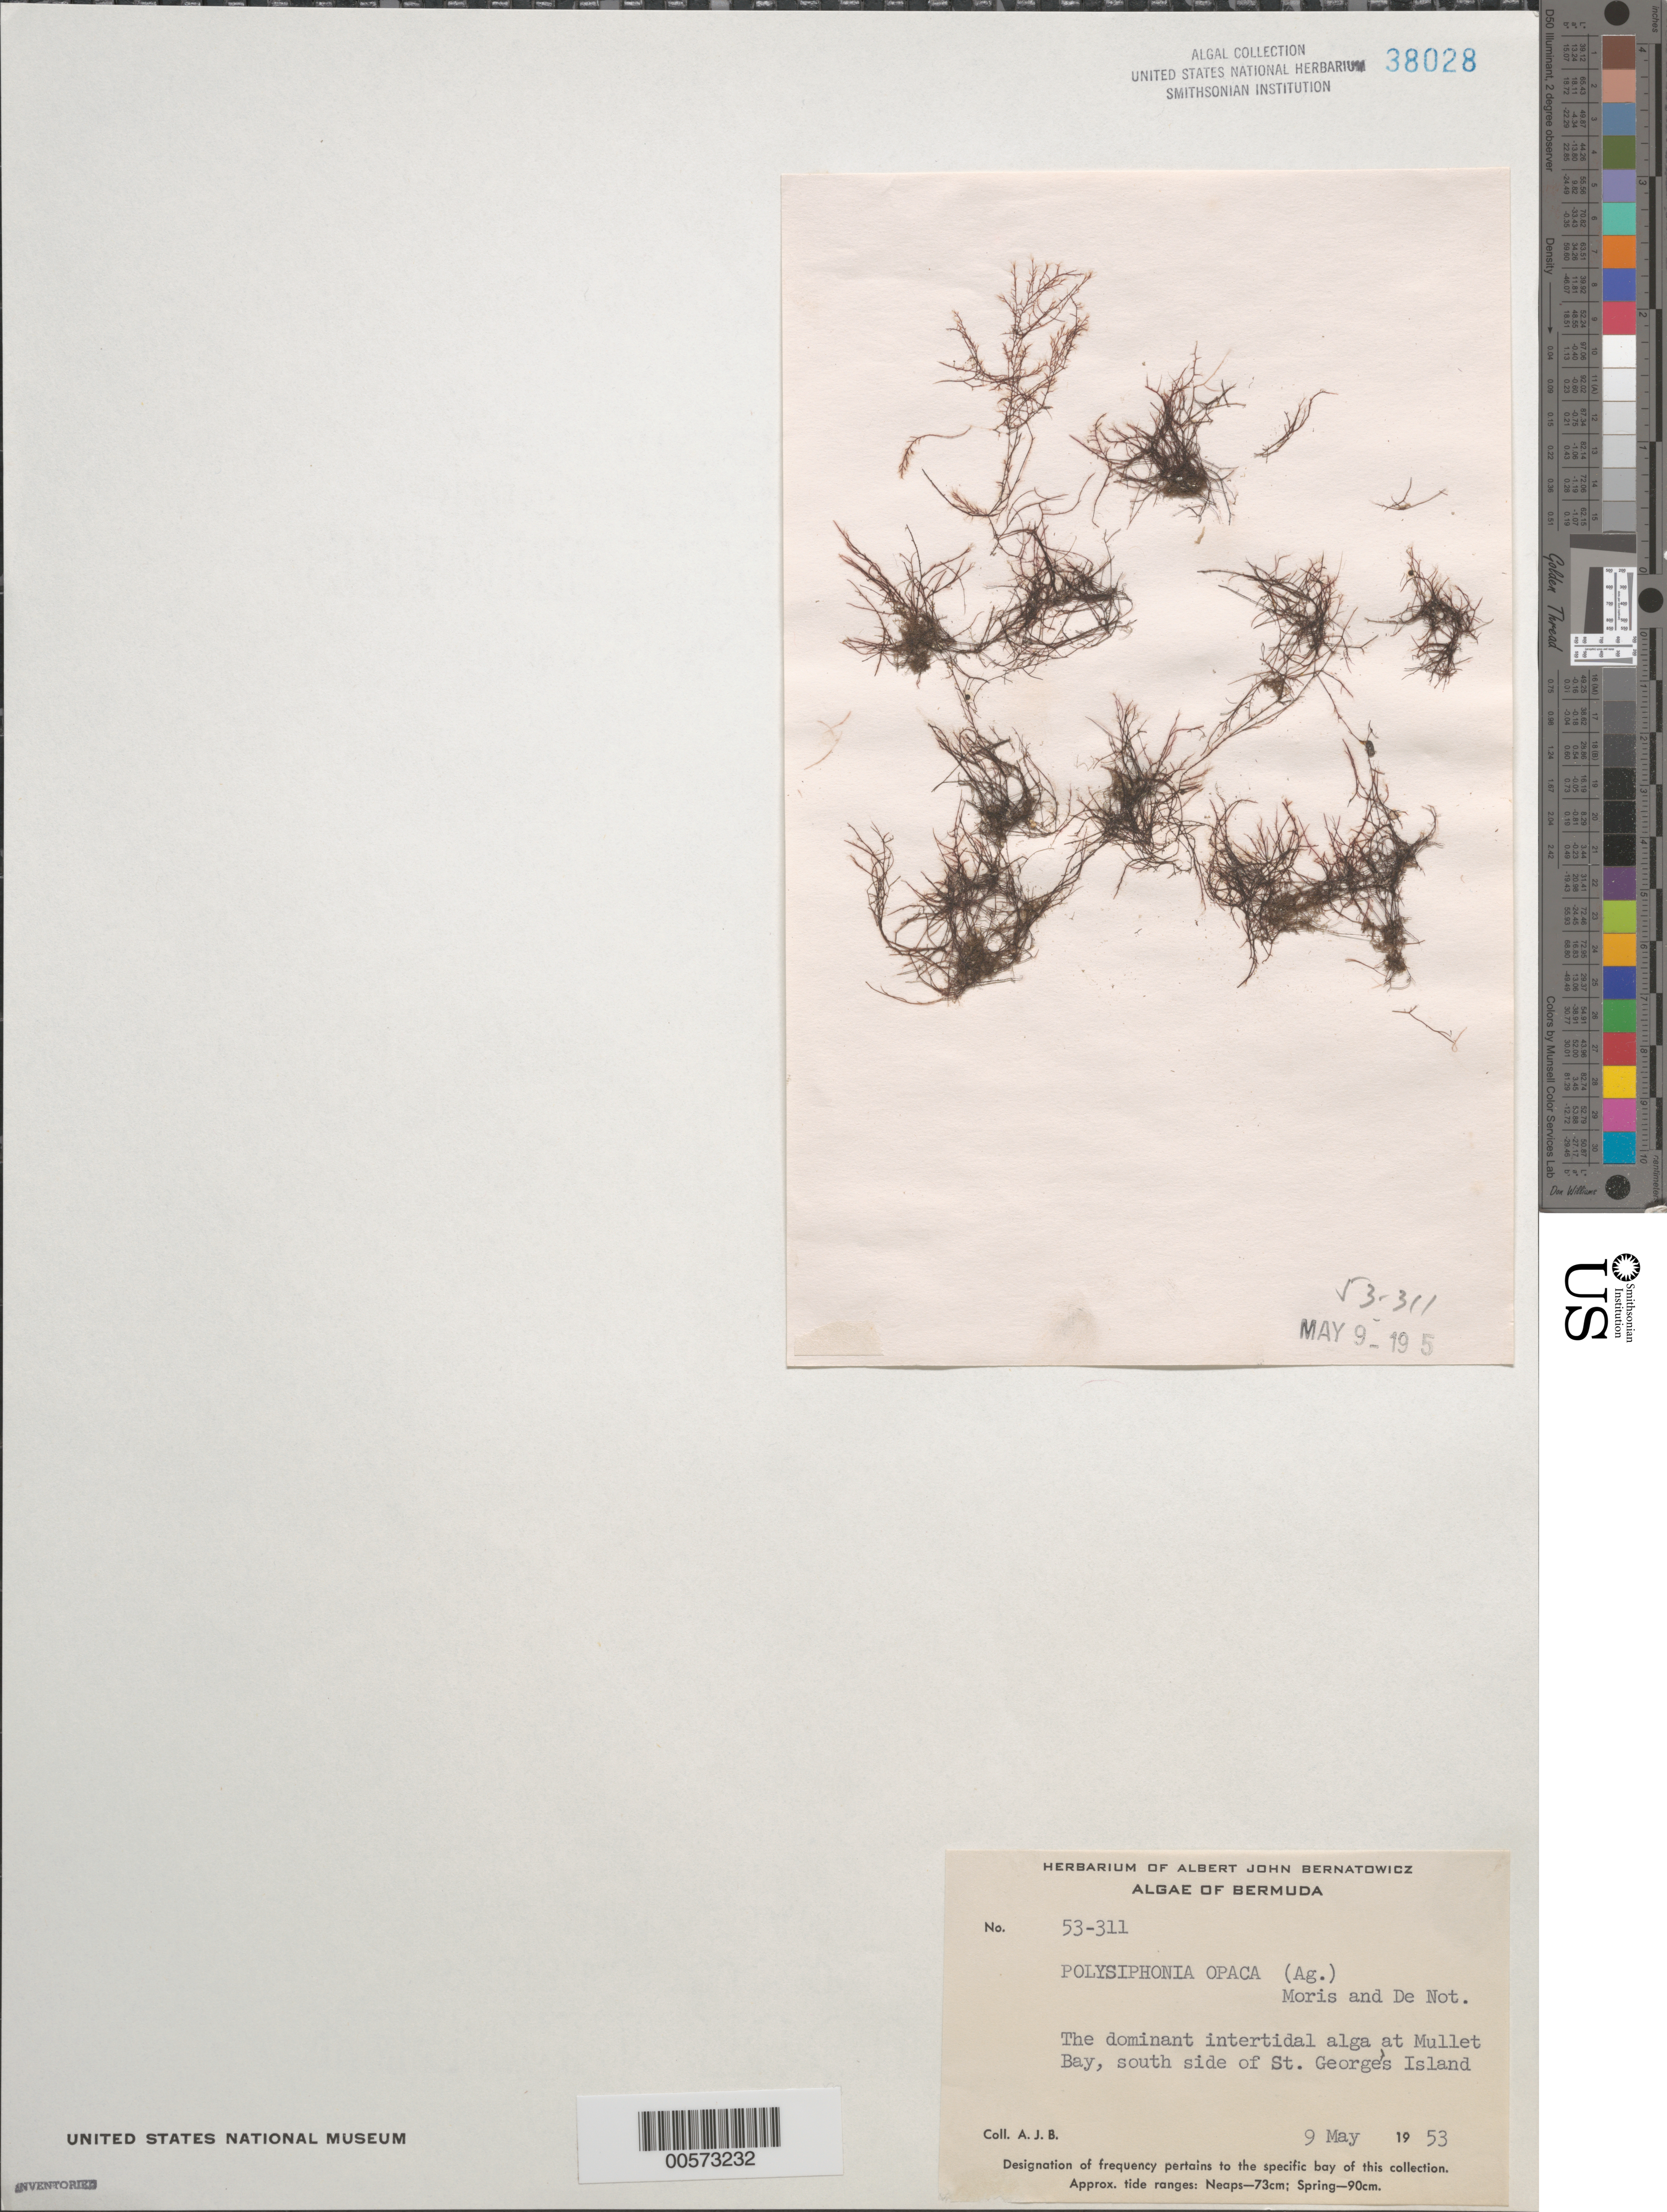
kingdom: Plantae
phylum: Rhodophyta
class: Florideophyceae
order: Ceramiales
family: Rhodomelaceae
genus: Neosiphonia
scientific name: Neosiphonia harveyi var. olneyi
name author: (Harvey) A.C. Mathieson & Dawes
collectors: A. Bernatowicz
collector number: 53-311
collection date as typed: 09 May 1953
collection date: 1953-05-09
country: Bermuda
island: St. George's Island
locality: Mullet Bay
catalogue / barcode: US 38028